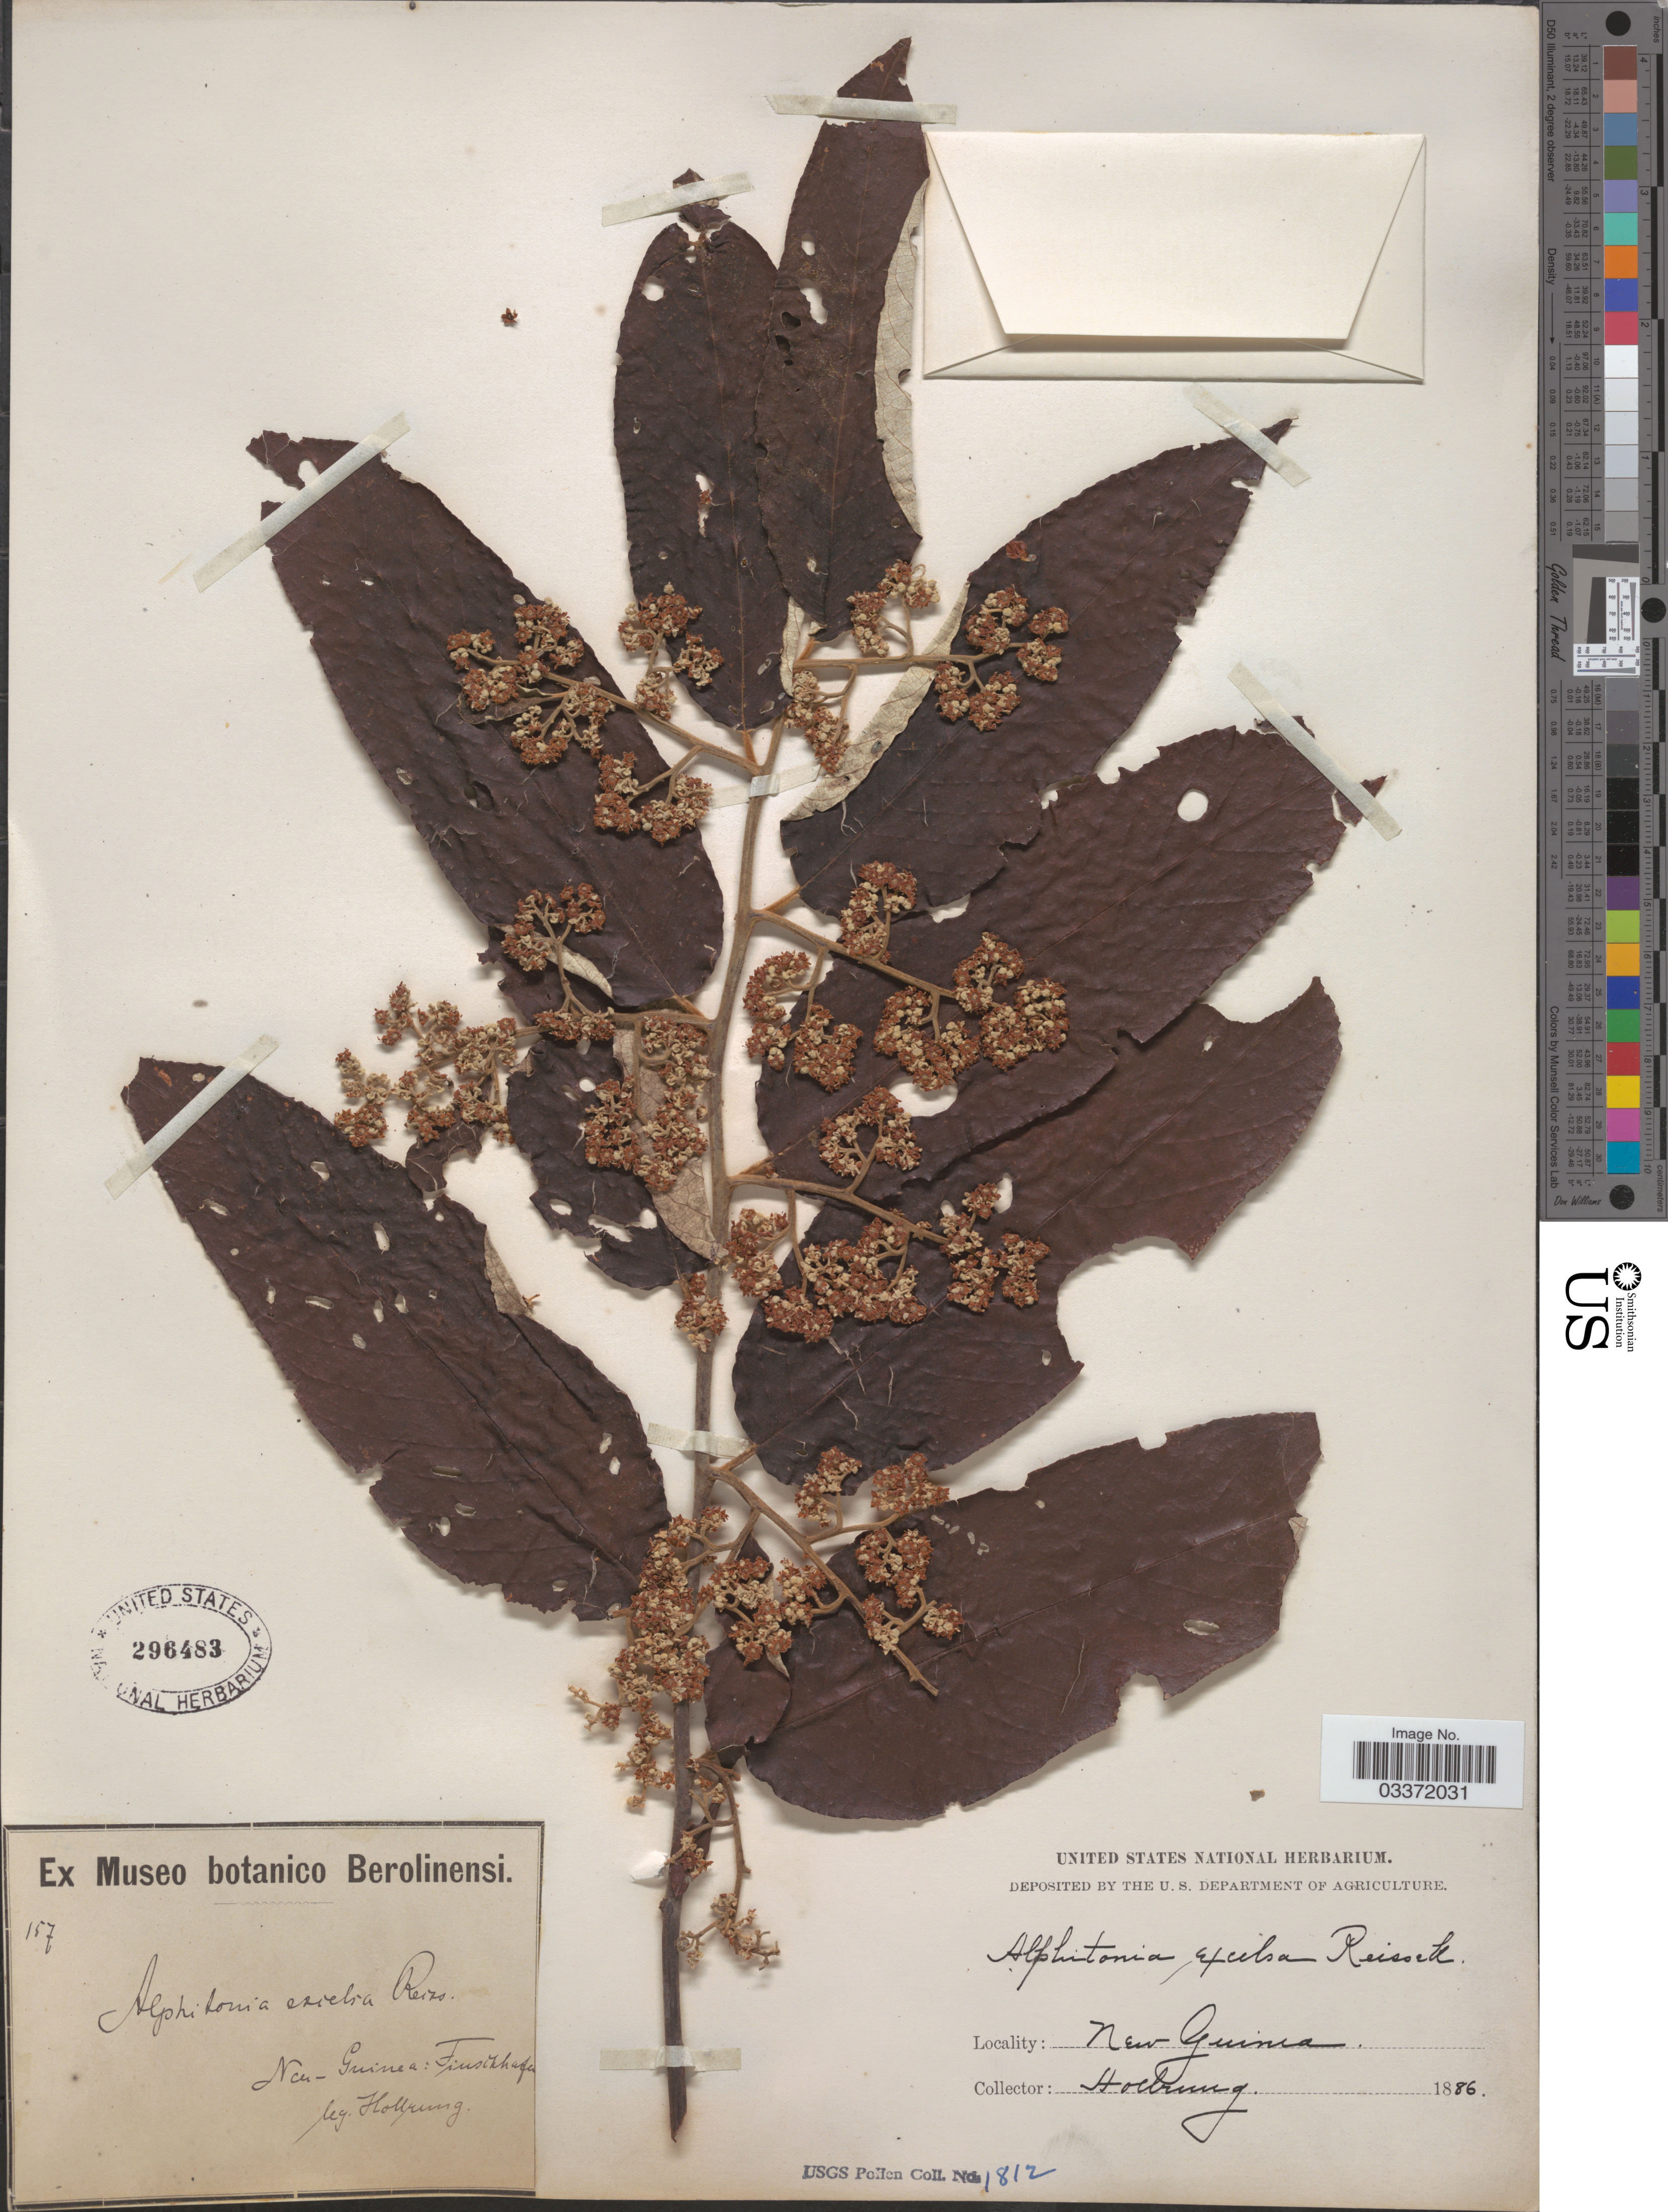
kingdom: Plantae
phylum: Tracheophyta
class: Magnoliopsida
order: Rosales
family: Rhamnaceae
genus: Alphitonia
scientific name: Alphitonia excelsa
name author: Reissek ex Endl.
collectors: Hollrung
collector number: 157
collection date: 1886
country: Papua New Guinea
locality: New Guinea: Finschhafen.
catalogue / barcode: US 296483